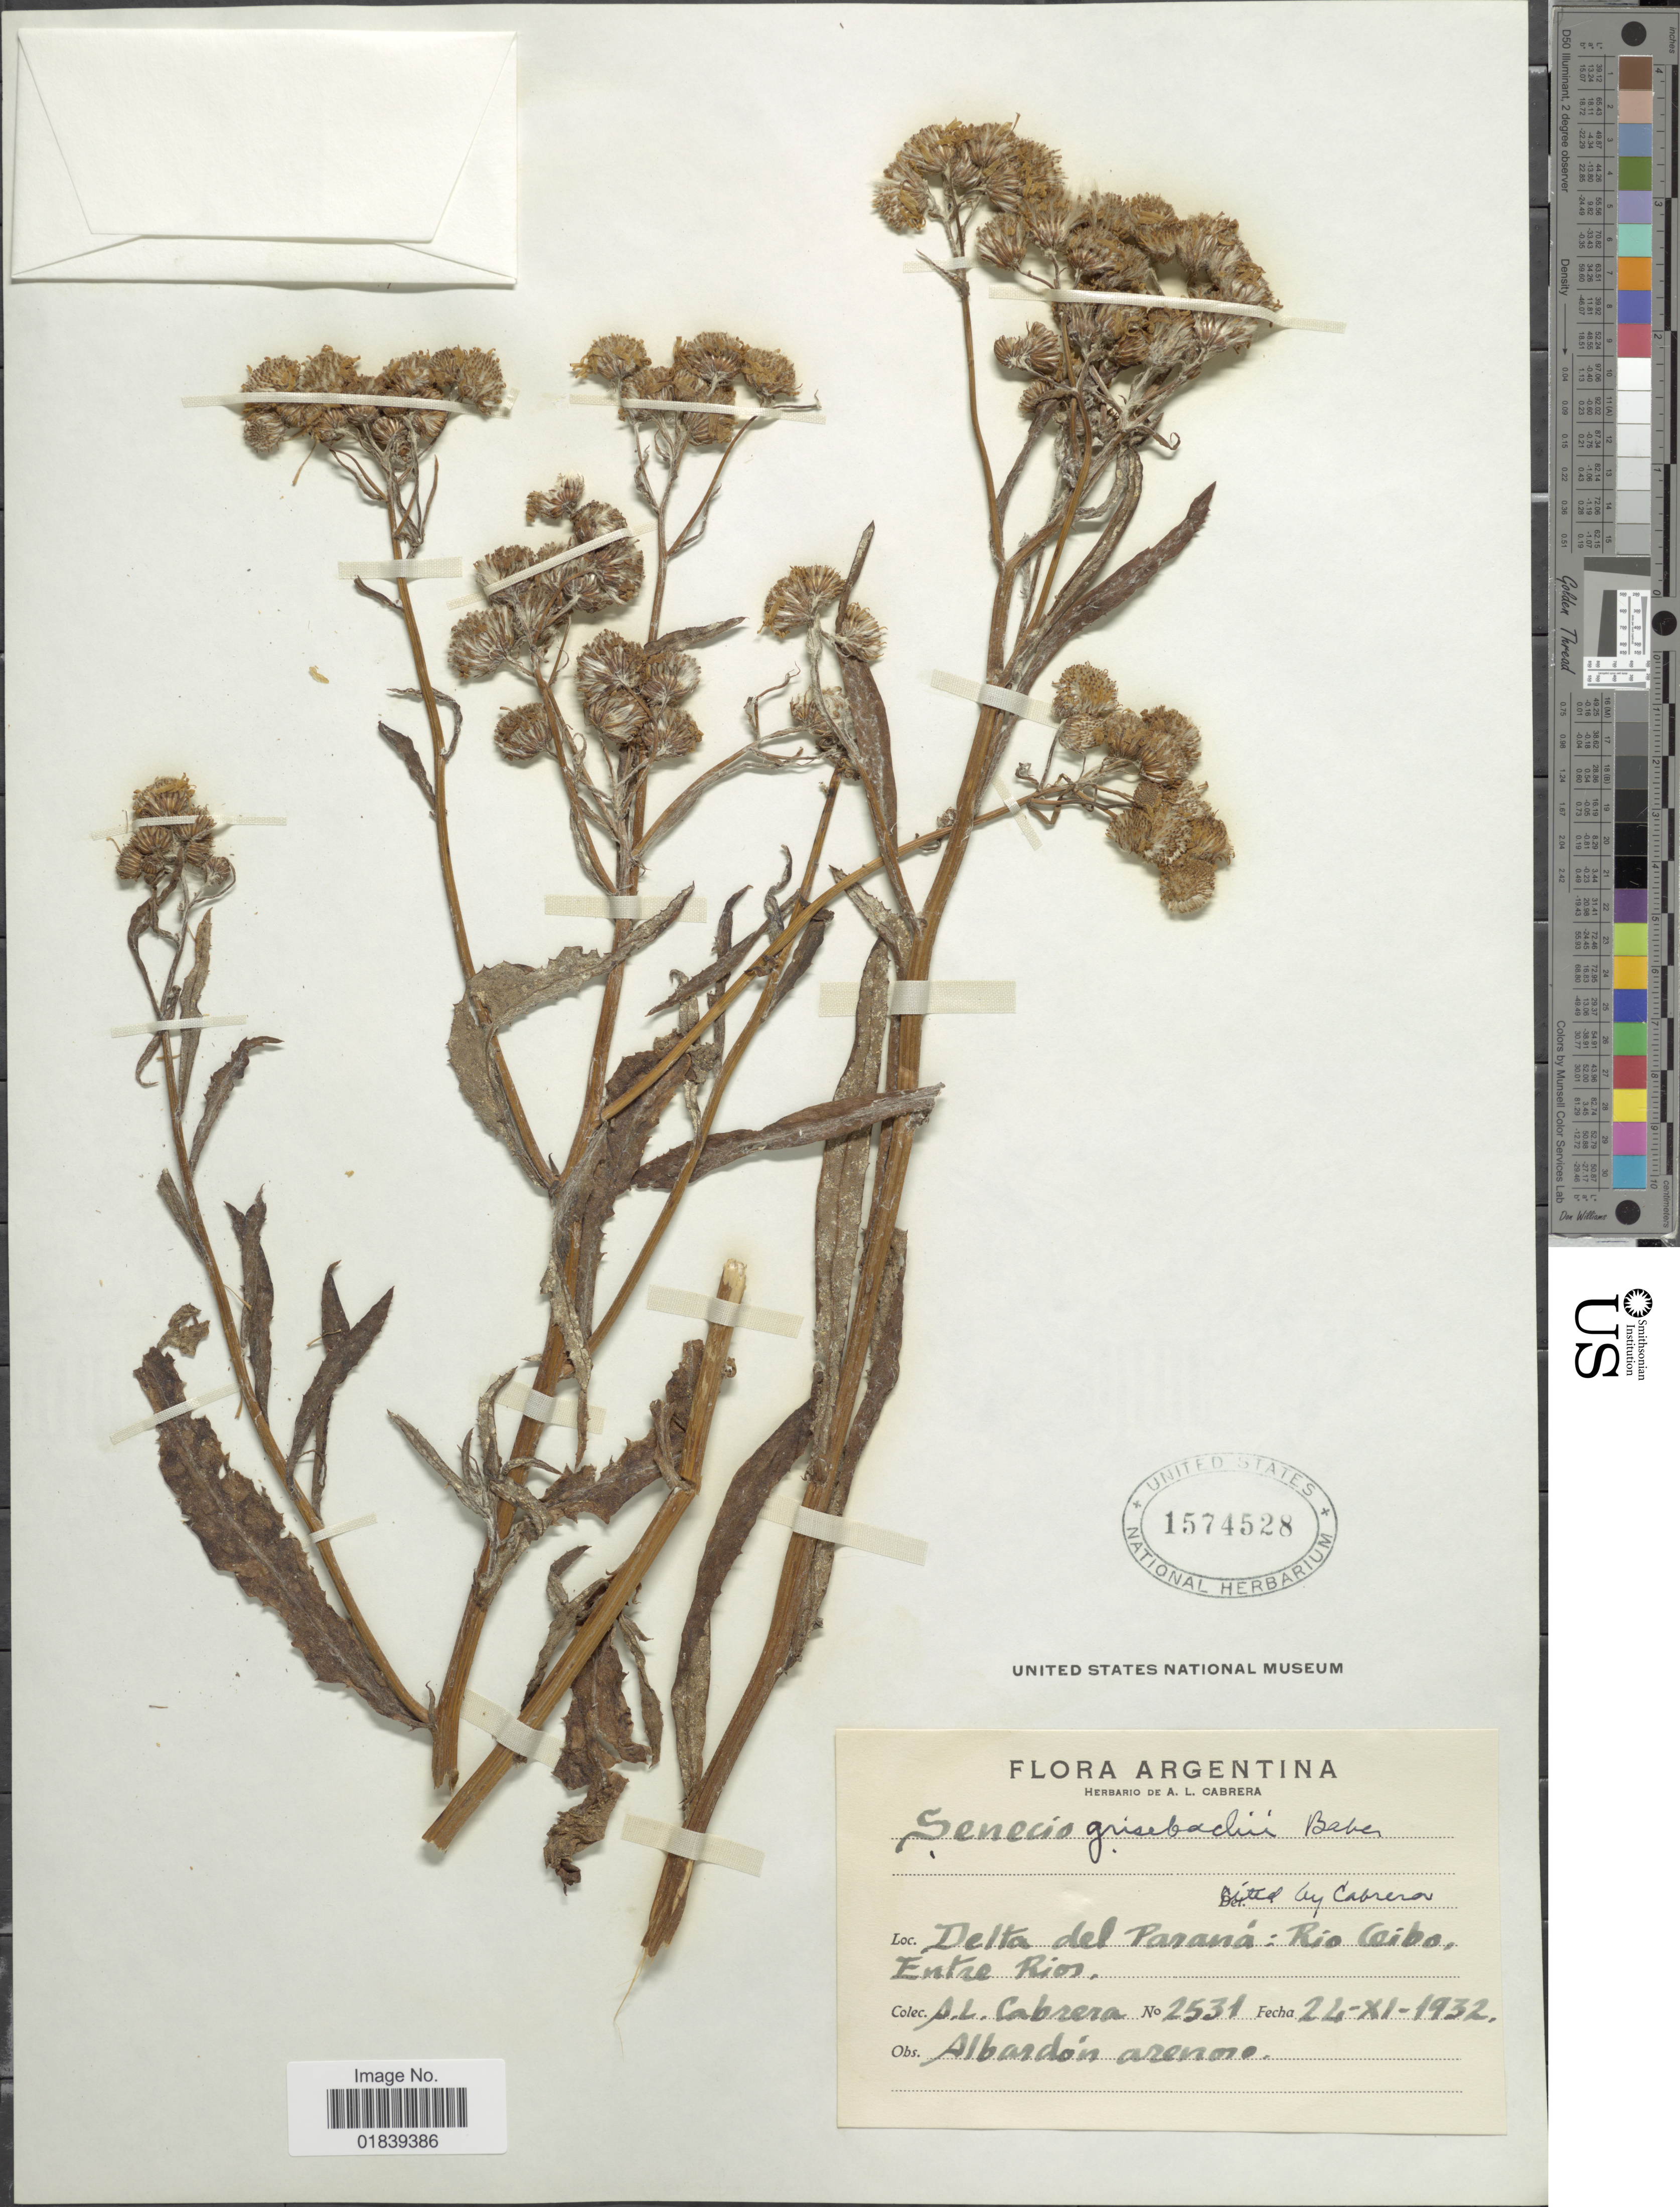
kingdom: Plantae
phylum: Tracheophyta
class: Magnoliopsida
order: Asterales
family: Asteraceae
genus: Senecio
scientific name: Senecio grisebachii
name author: Baker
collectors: A. L. Cabrera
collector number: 2531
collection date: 1932-11-24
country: Argentina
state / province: Entre Rios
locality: Delta del Parana, Rio Ceibo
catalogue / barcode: US 1574528